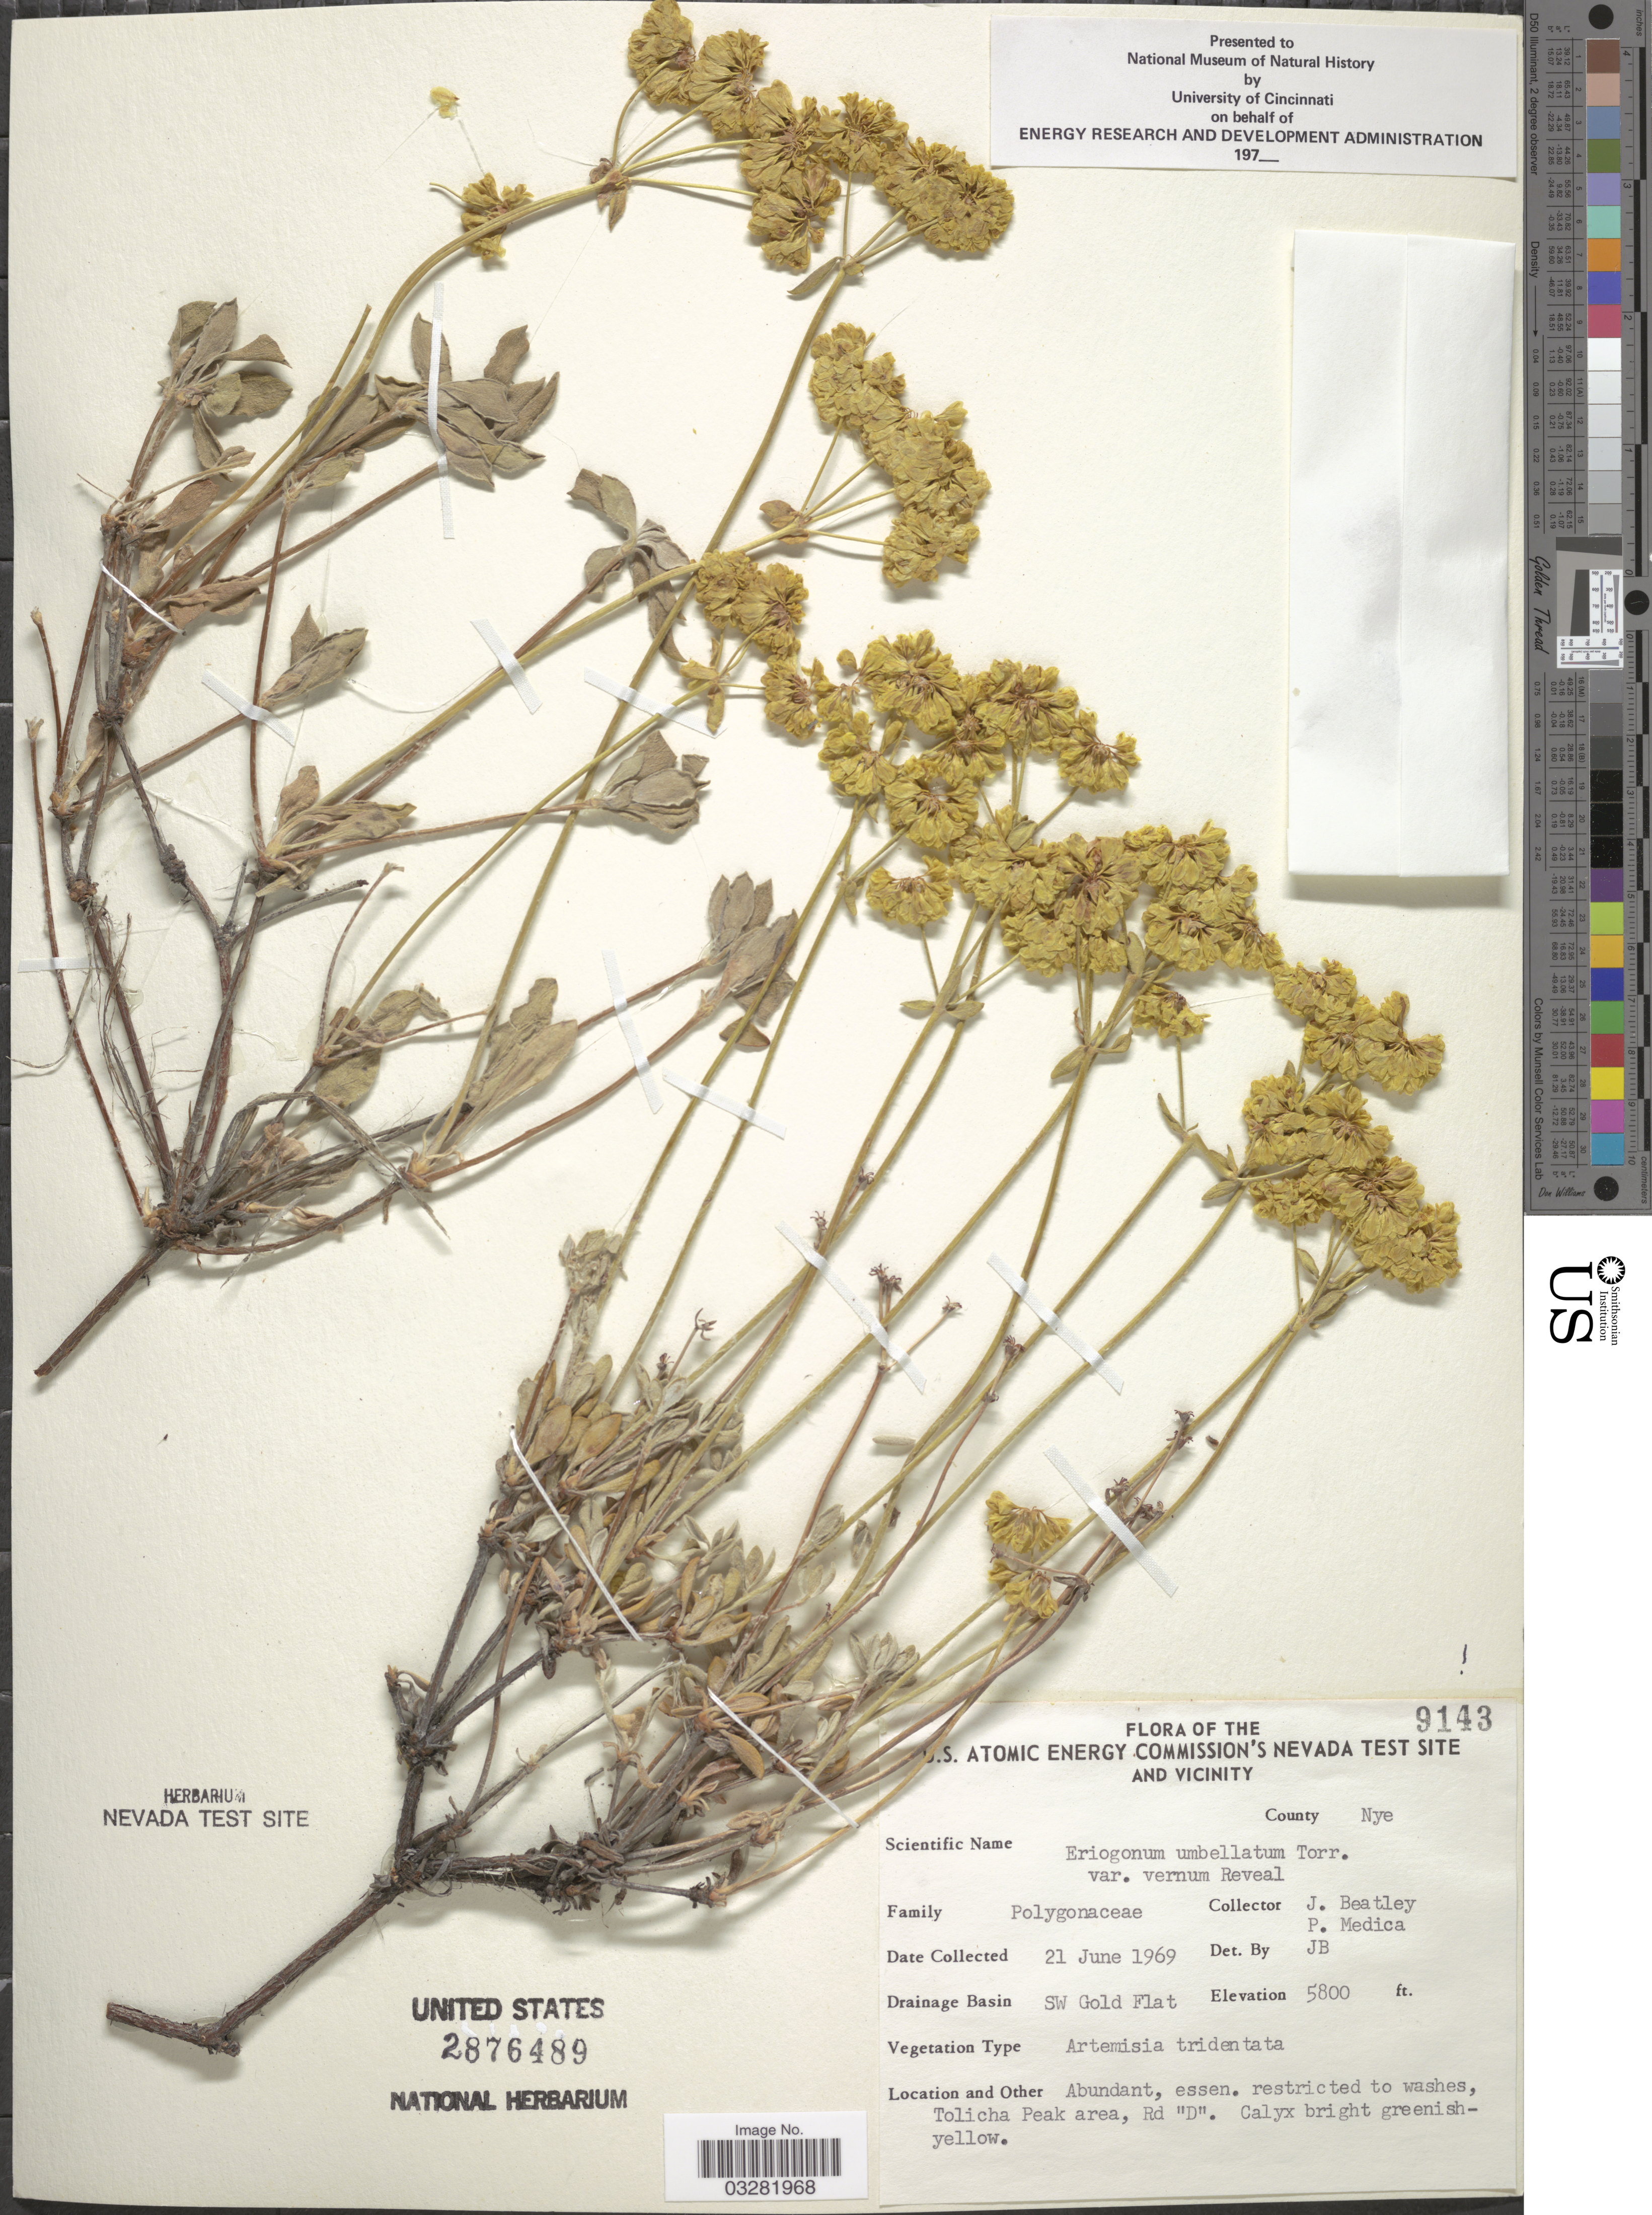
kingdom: Plantae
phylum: Tracheophyta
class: Magnoliopsida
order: Caryophyllales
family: Polygonaceae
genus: Eriogonum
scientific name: Eriogonum umbellatum var. vernum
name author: Reveal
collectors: J. C. Beatley & P. Medica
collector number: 9143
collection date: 1969-06-21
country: United States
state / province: Nevada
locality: The U.S. Atomic Energy Commission's Nevada Test Site and Vicinity. County Nye. Drainage Basin SW Gold Flat. Tolicha Peak area, Rd "D".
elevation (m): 1768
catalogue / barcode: US 2876489